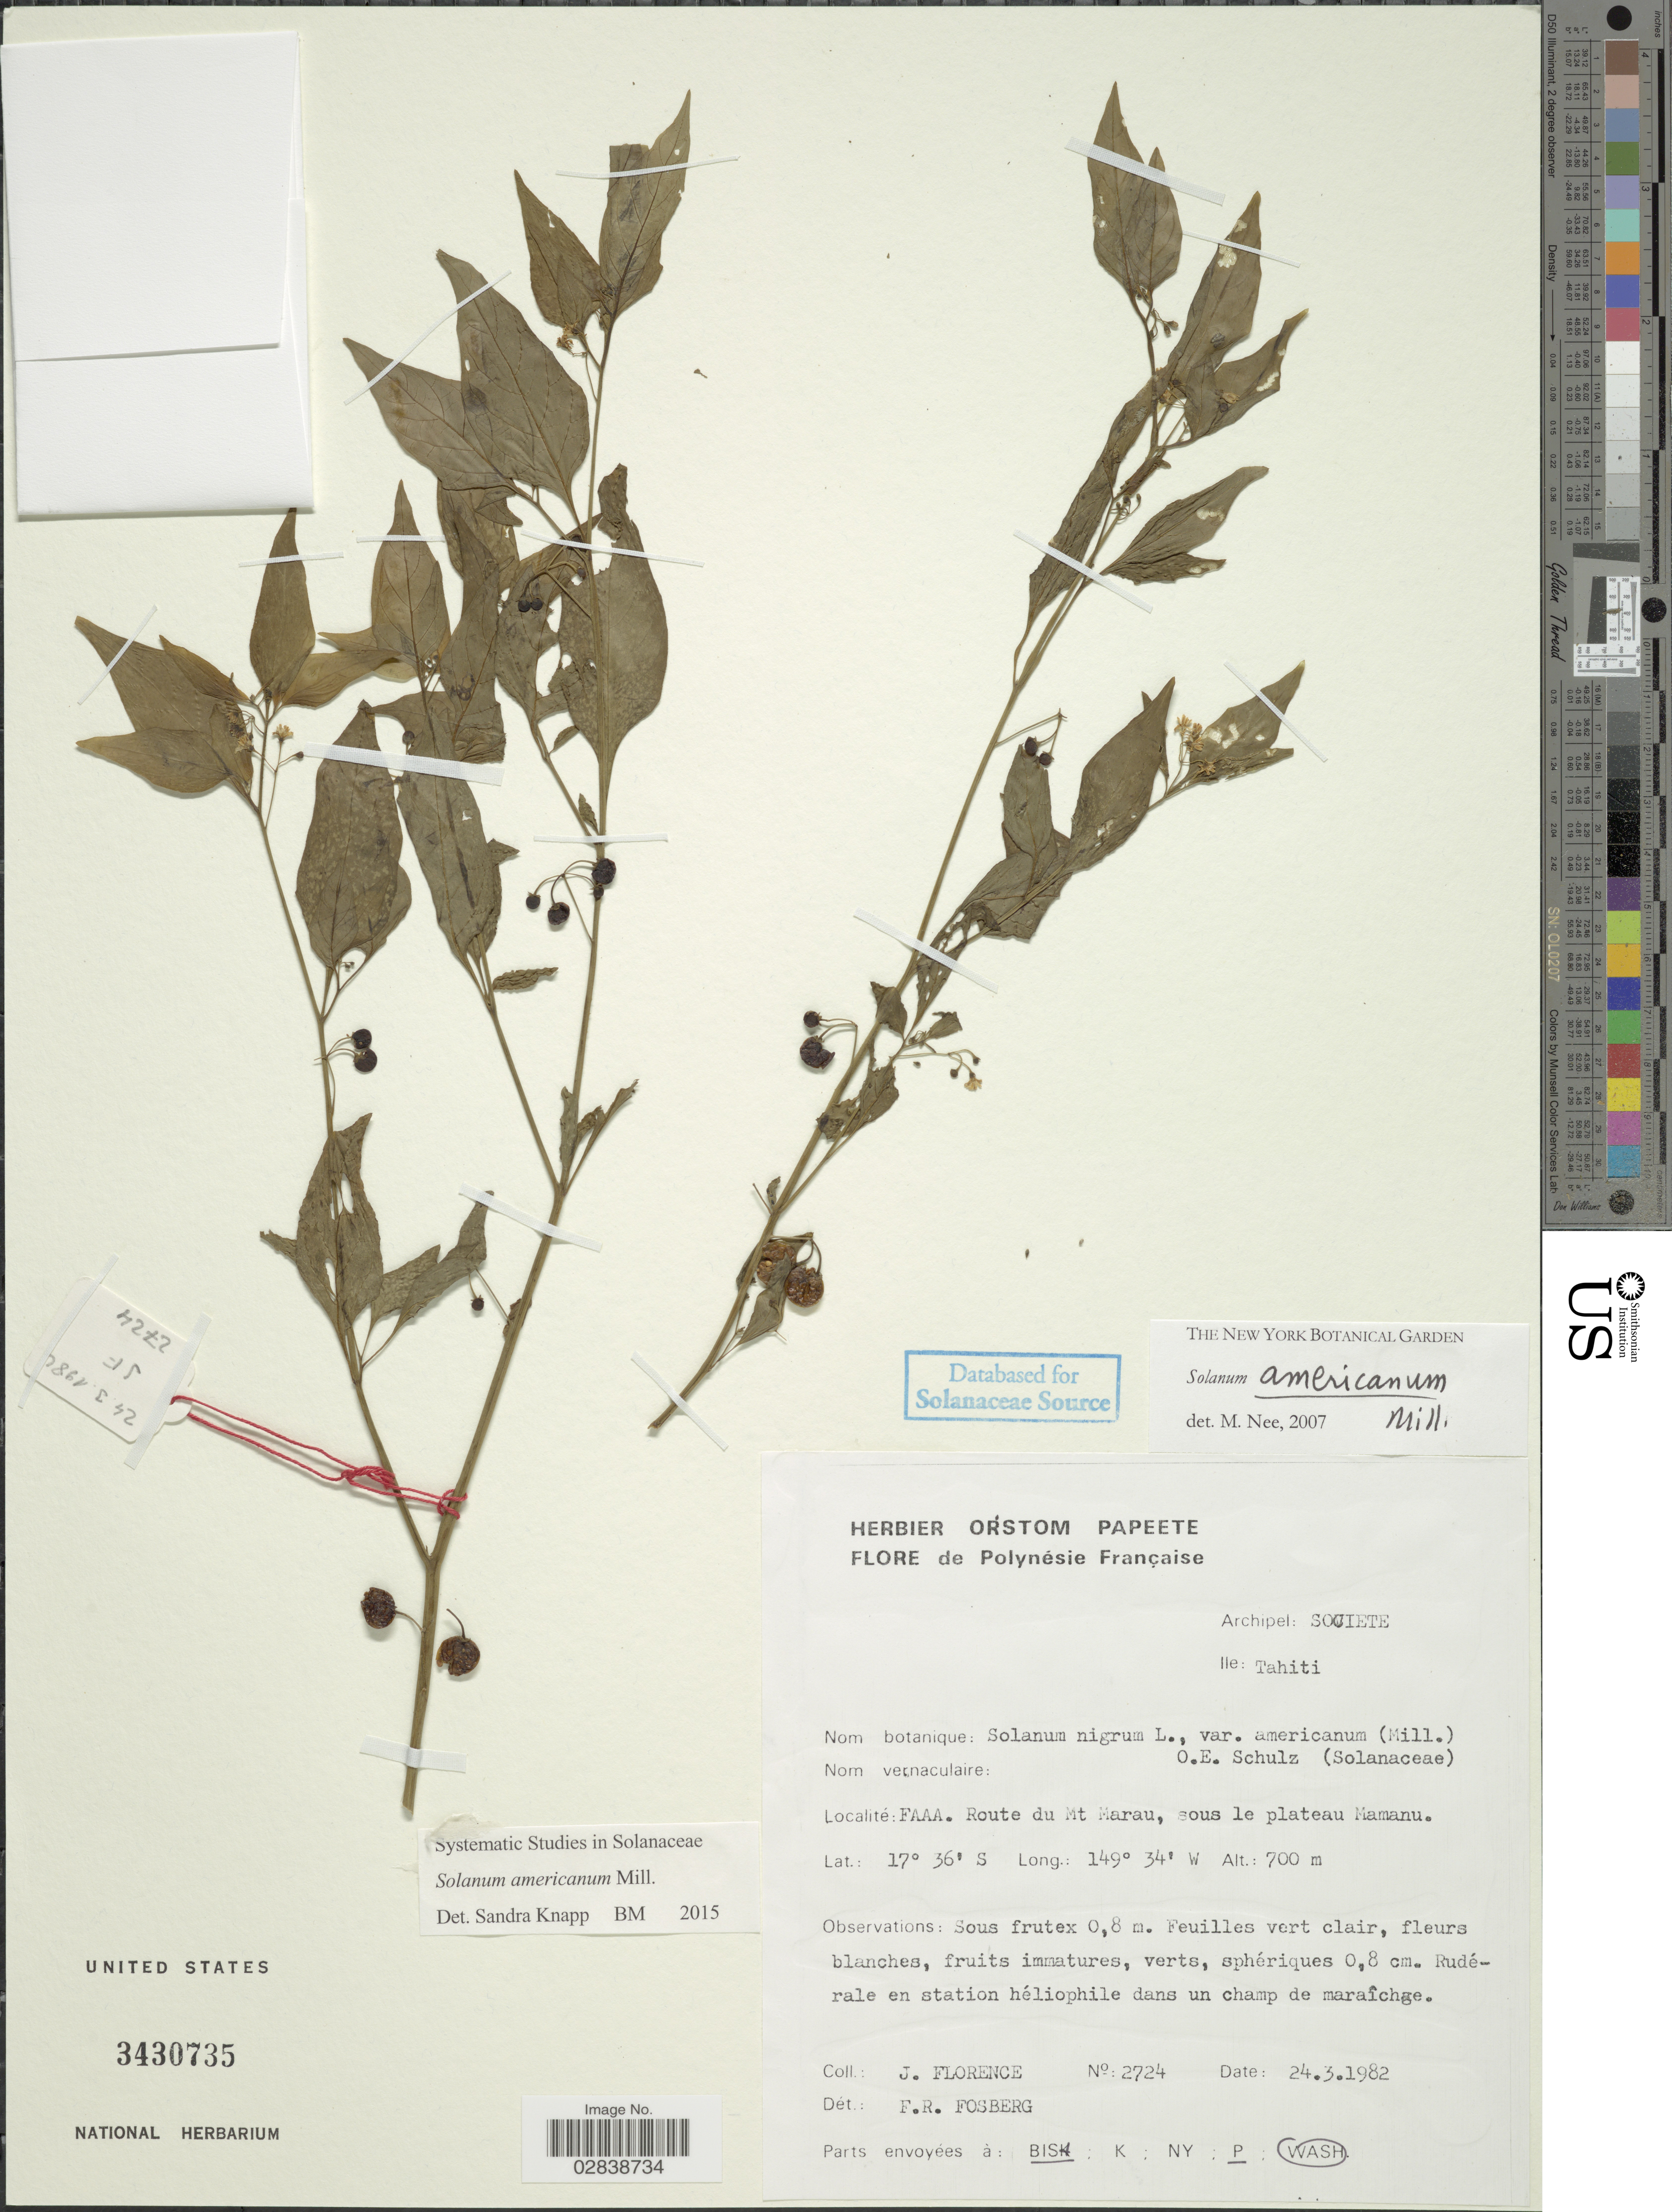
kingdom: Plantae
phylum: Tracheophyta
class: Magnoliopsida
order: Solanales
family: Solanaceae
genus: Solanum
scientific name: Solanum americanum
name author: Mill.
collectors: J. Florence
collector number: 2724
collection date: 1982-03-24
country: French Polynesia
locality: Polynésie Française. Archipel: Societe, Ile: Tahiti. Faaa. Route du Mt. Marau, sous le plateau Mamanu.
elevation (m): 700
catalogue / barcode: US 3430735